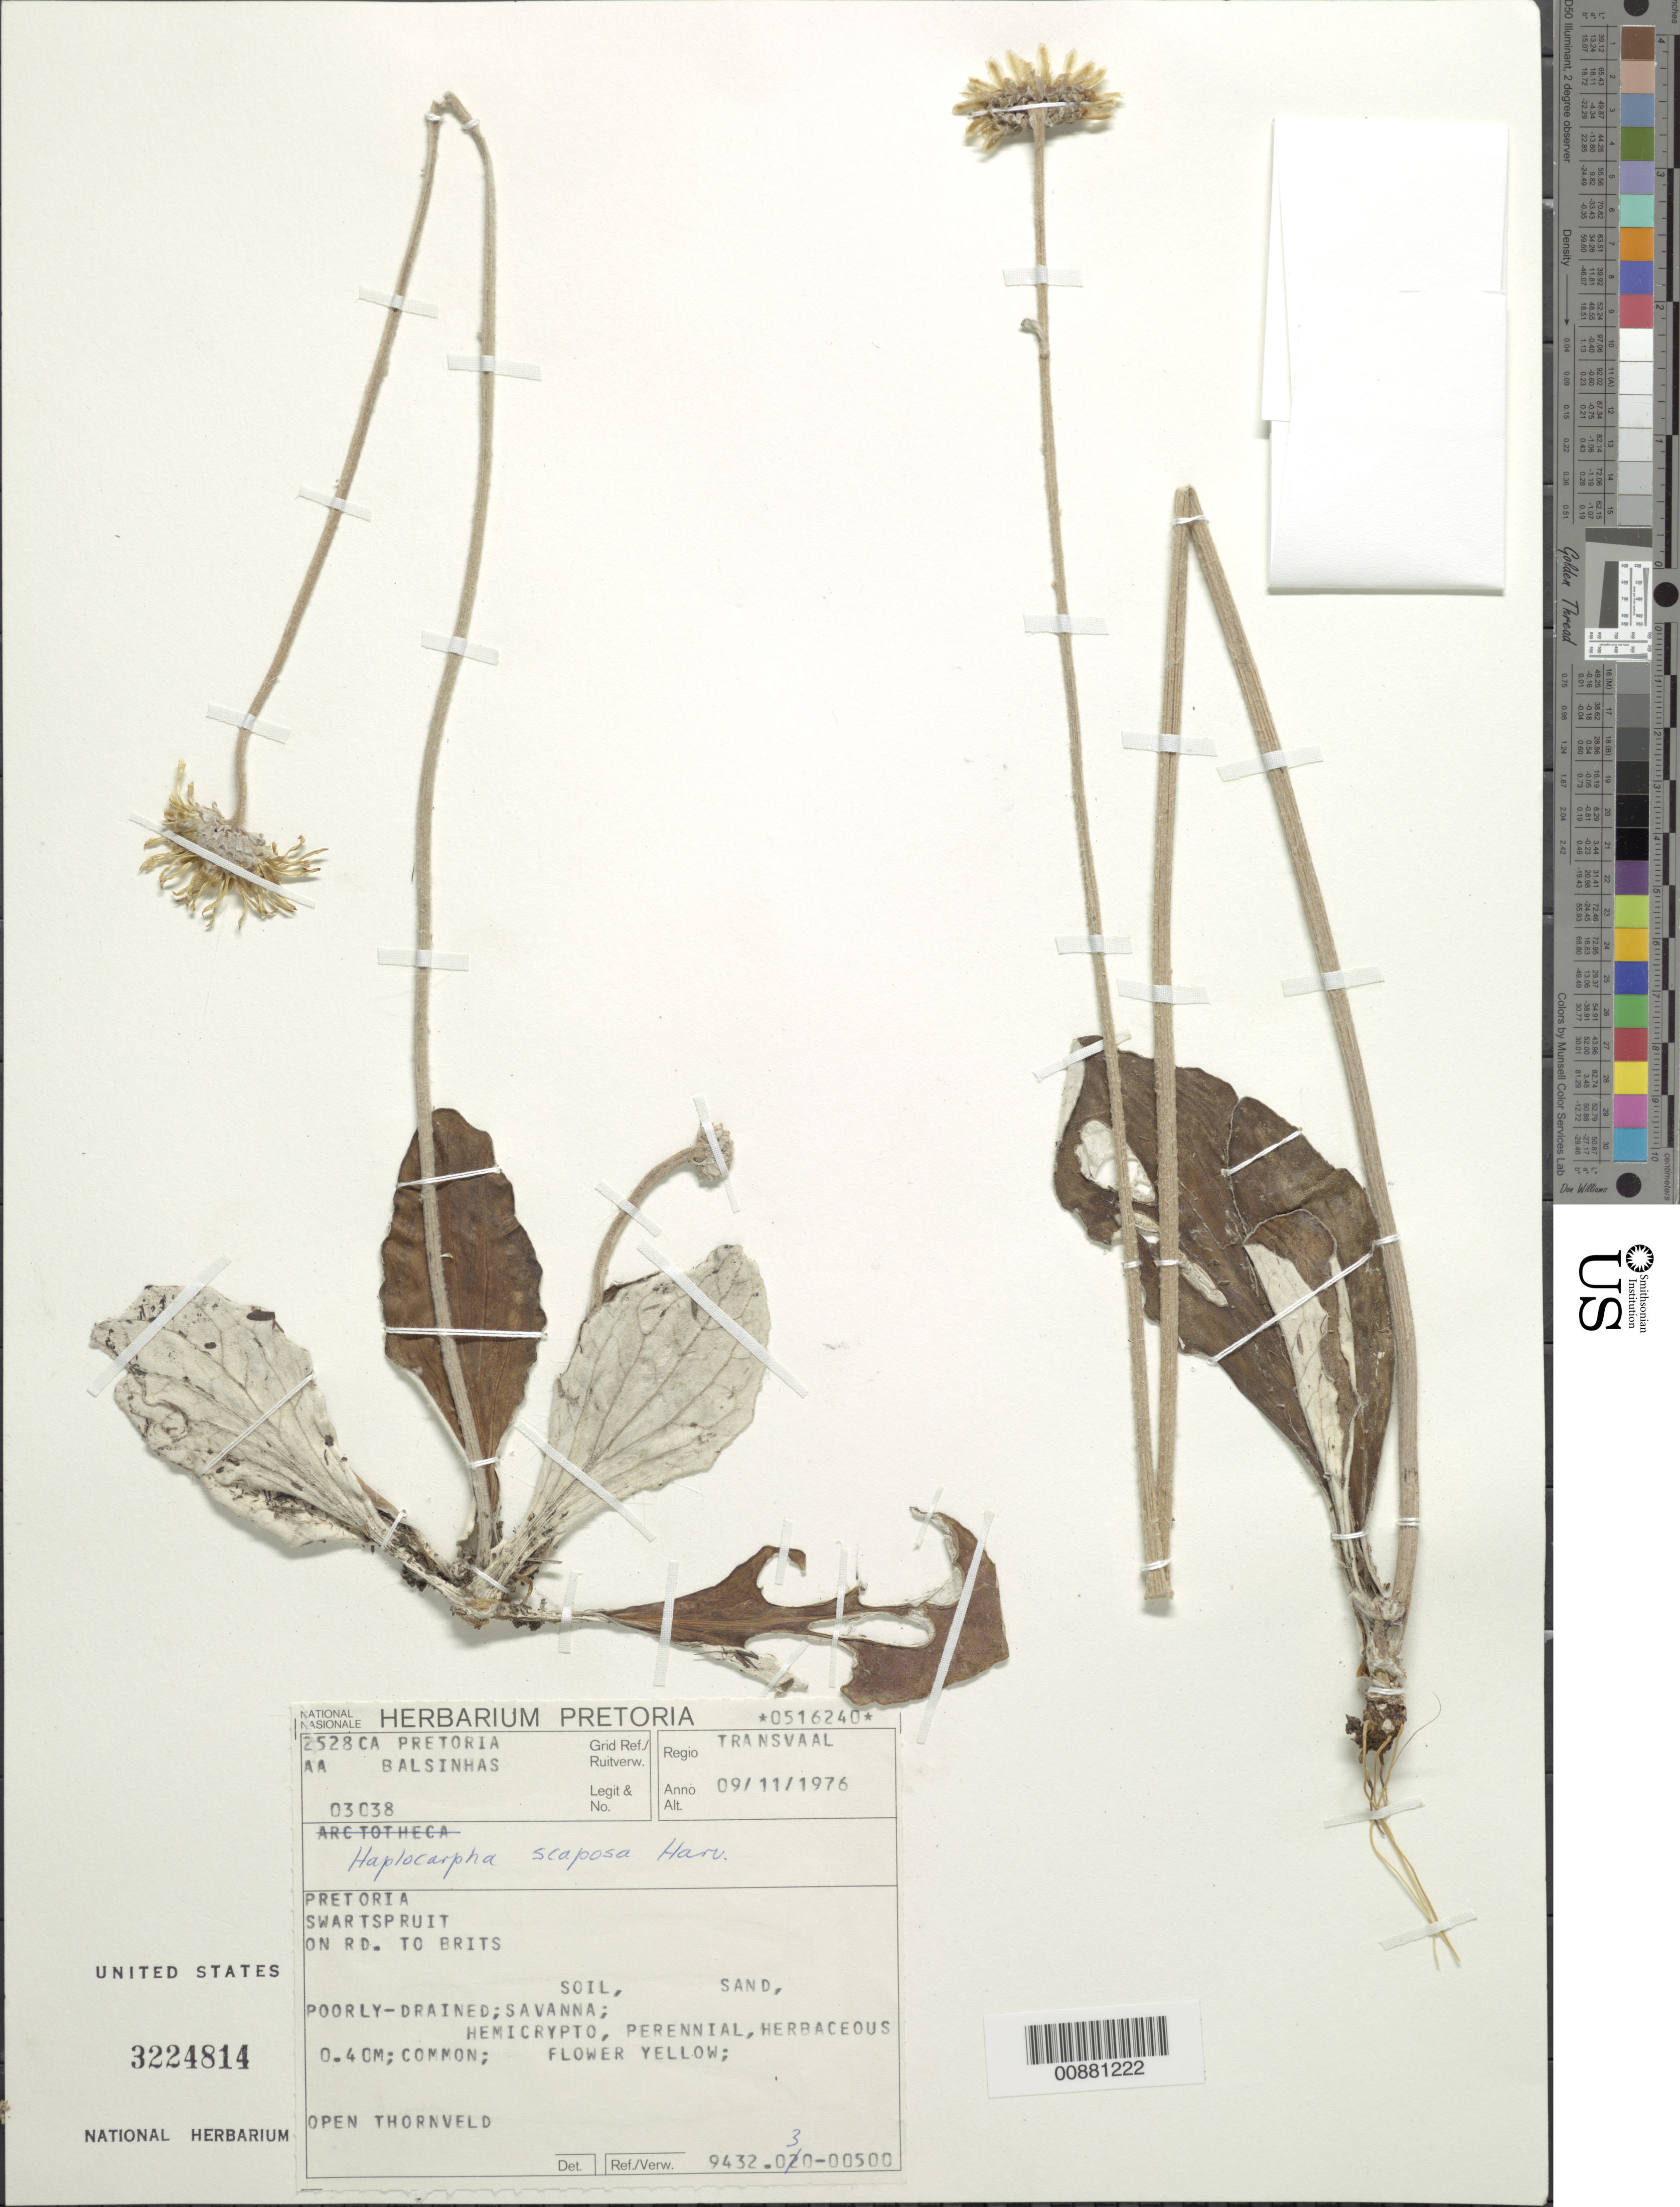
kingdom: Plantae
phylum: Tracheophyta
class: Magnoliopsida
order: Asterales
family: Asteraceae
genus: Haplocarpha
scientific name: Haplocarpha scaposa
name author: Harv.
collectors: A. A. Balsinhas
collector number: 3038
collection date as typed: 9 November 1976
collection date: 1976-11-09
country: South Africa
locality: Transvaal; Pretoria; Swartspruit, on rd. to Brits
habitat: Soil, sand, poorly-drained, savanna; open thornveld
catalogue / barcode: US 3224814